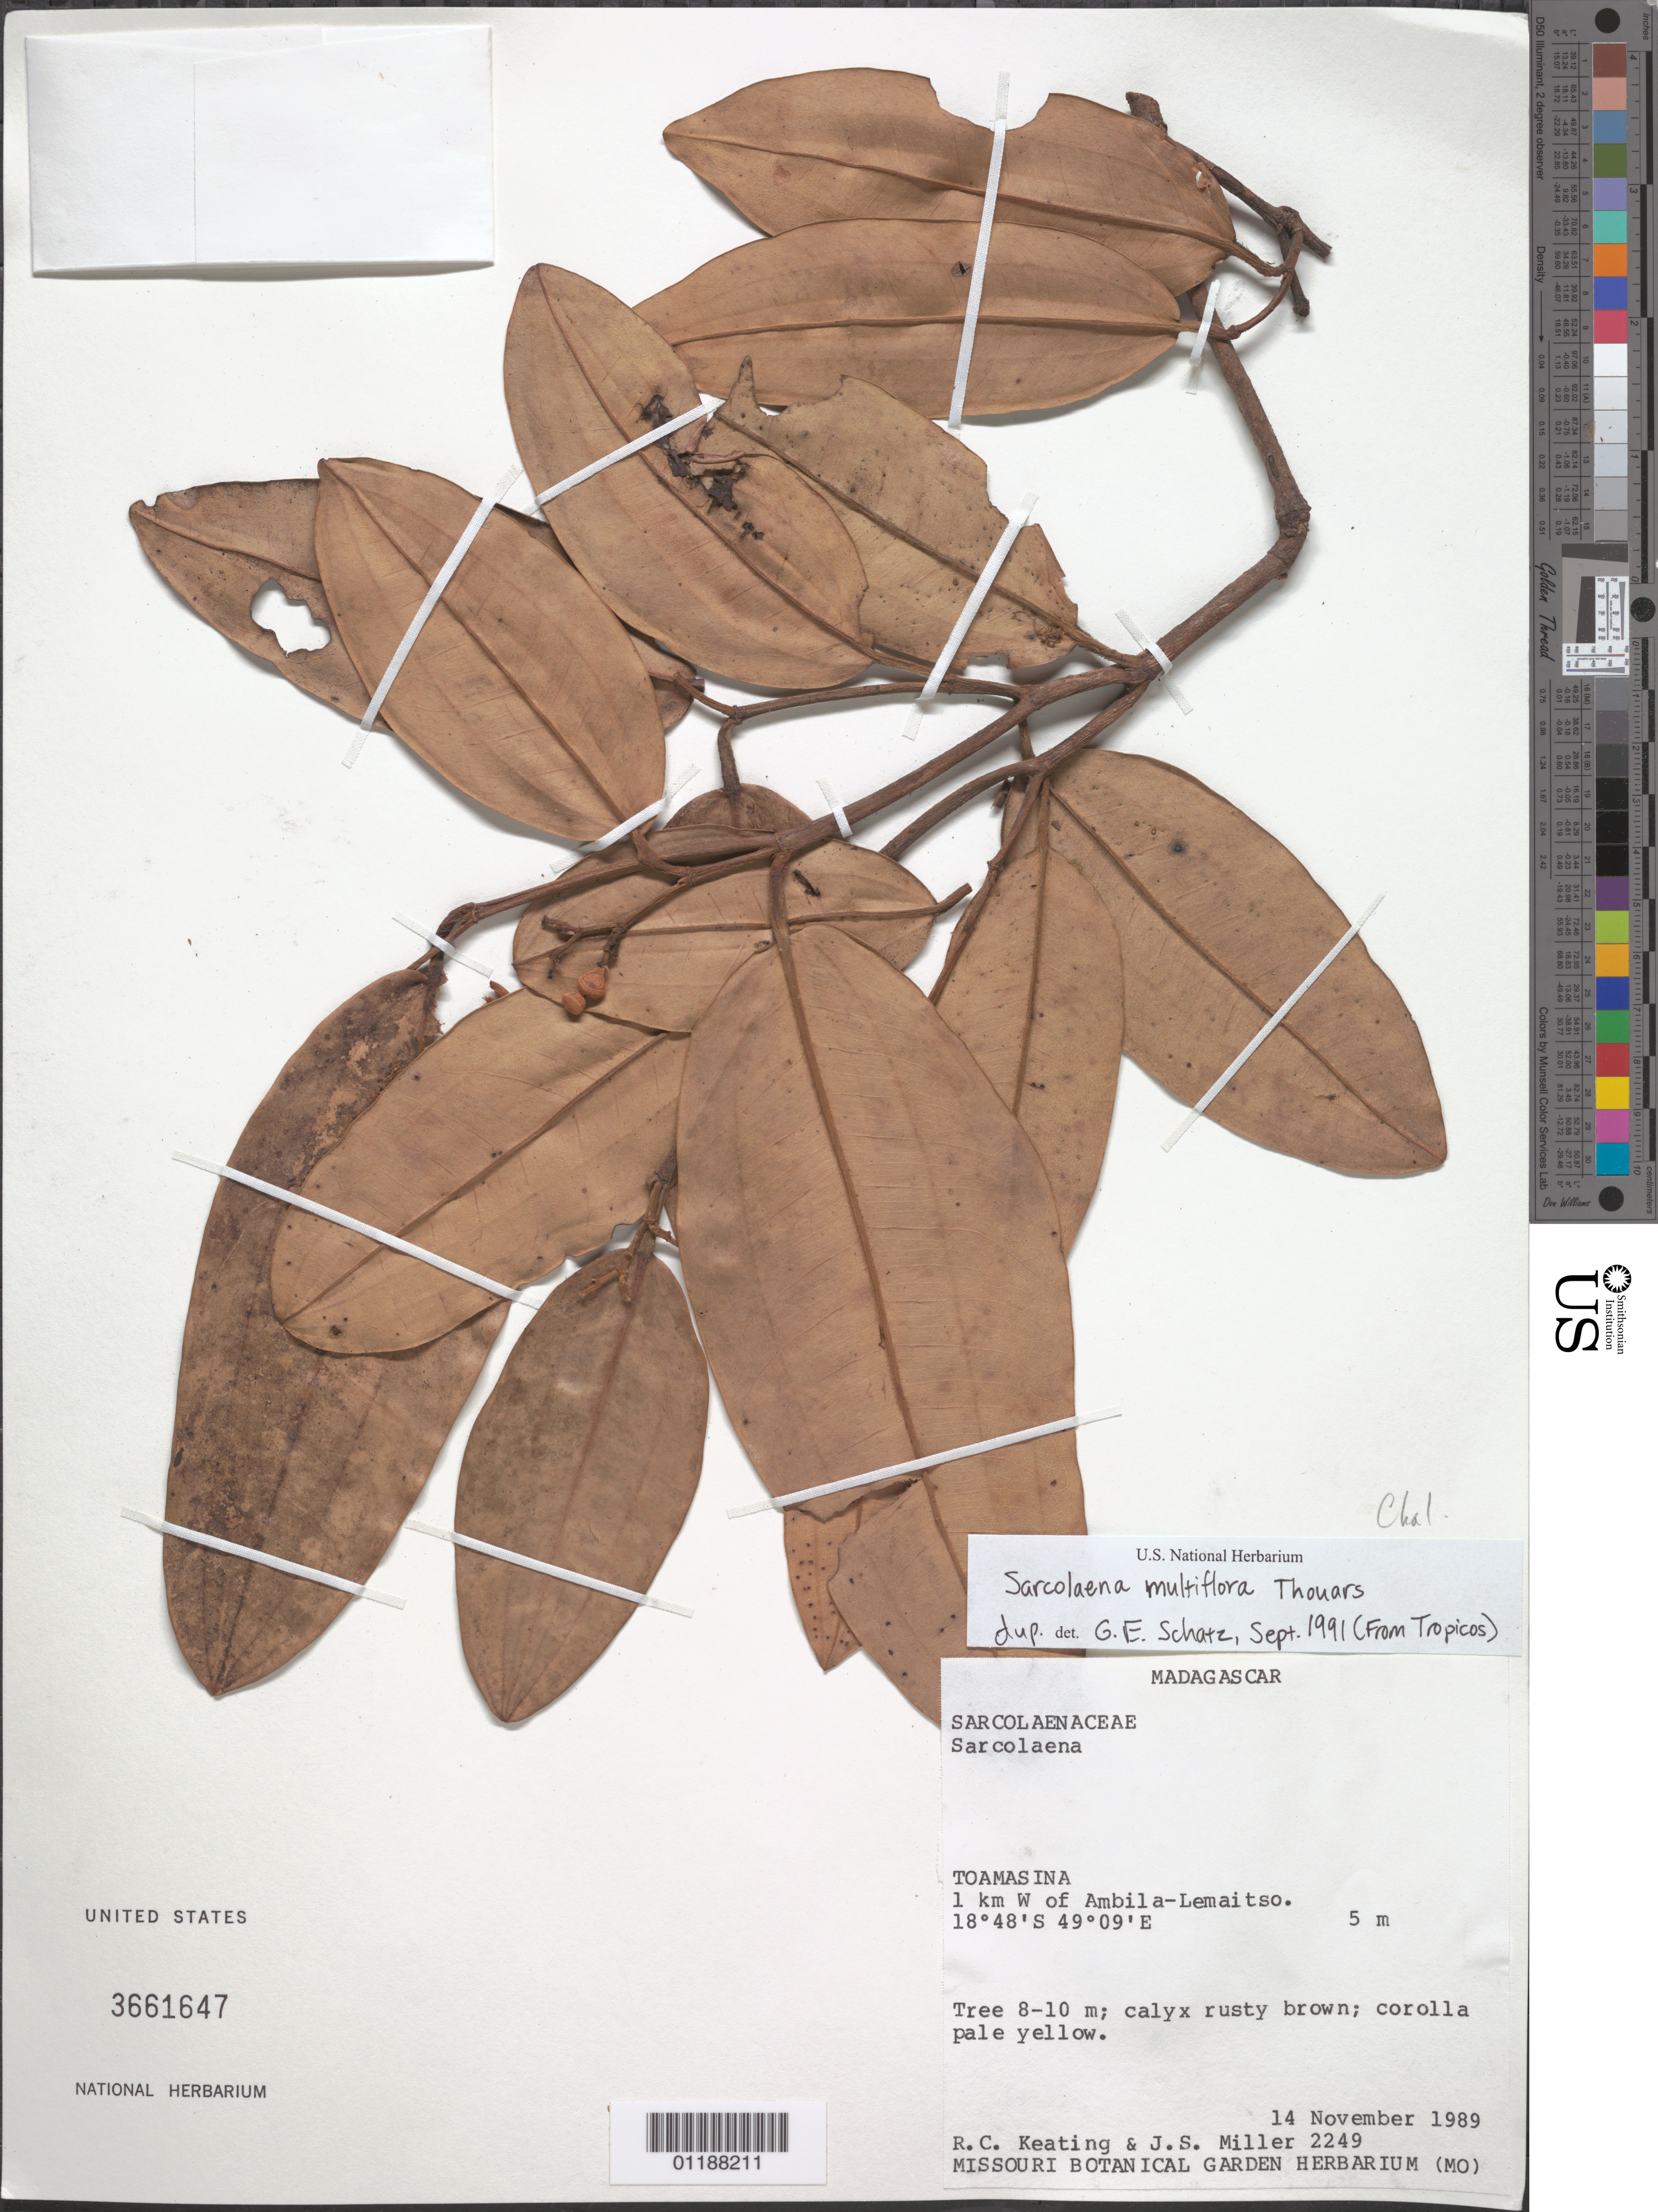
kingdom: Plantae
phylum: Tracheophyta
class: Magnoliopsida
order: Malvales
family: Sarcolaenaceae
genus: Sarcolaena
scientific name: Sarcolaena multiflora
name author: Thouars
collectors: R. C. Keating & J. S. Miller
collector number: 2249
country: Madagascar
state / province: Atsinanana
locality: W of Ambila-Lemaitso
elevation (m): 5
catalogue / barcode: US 3661647